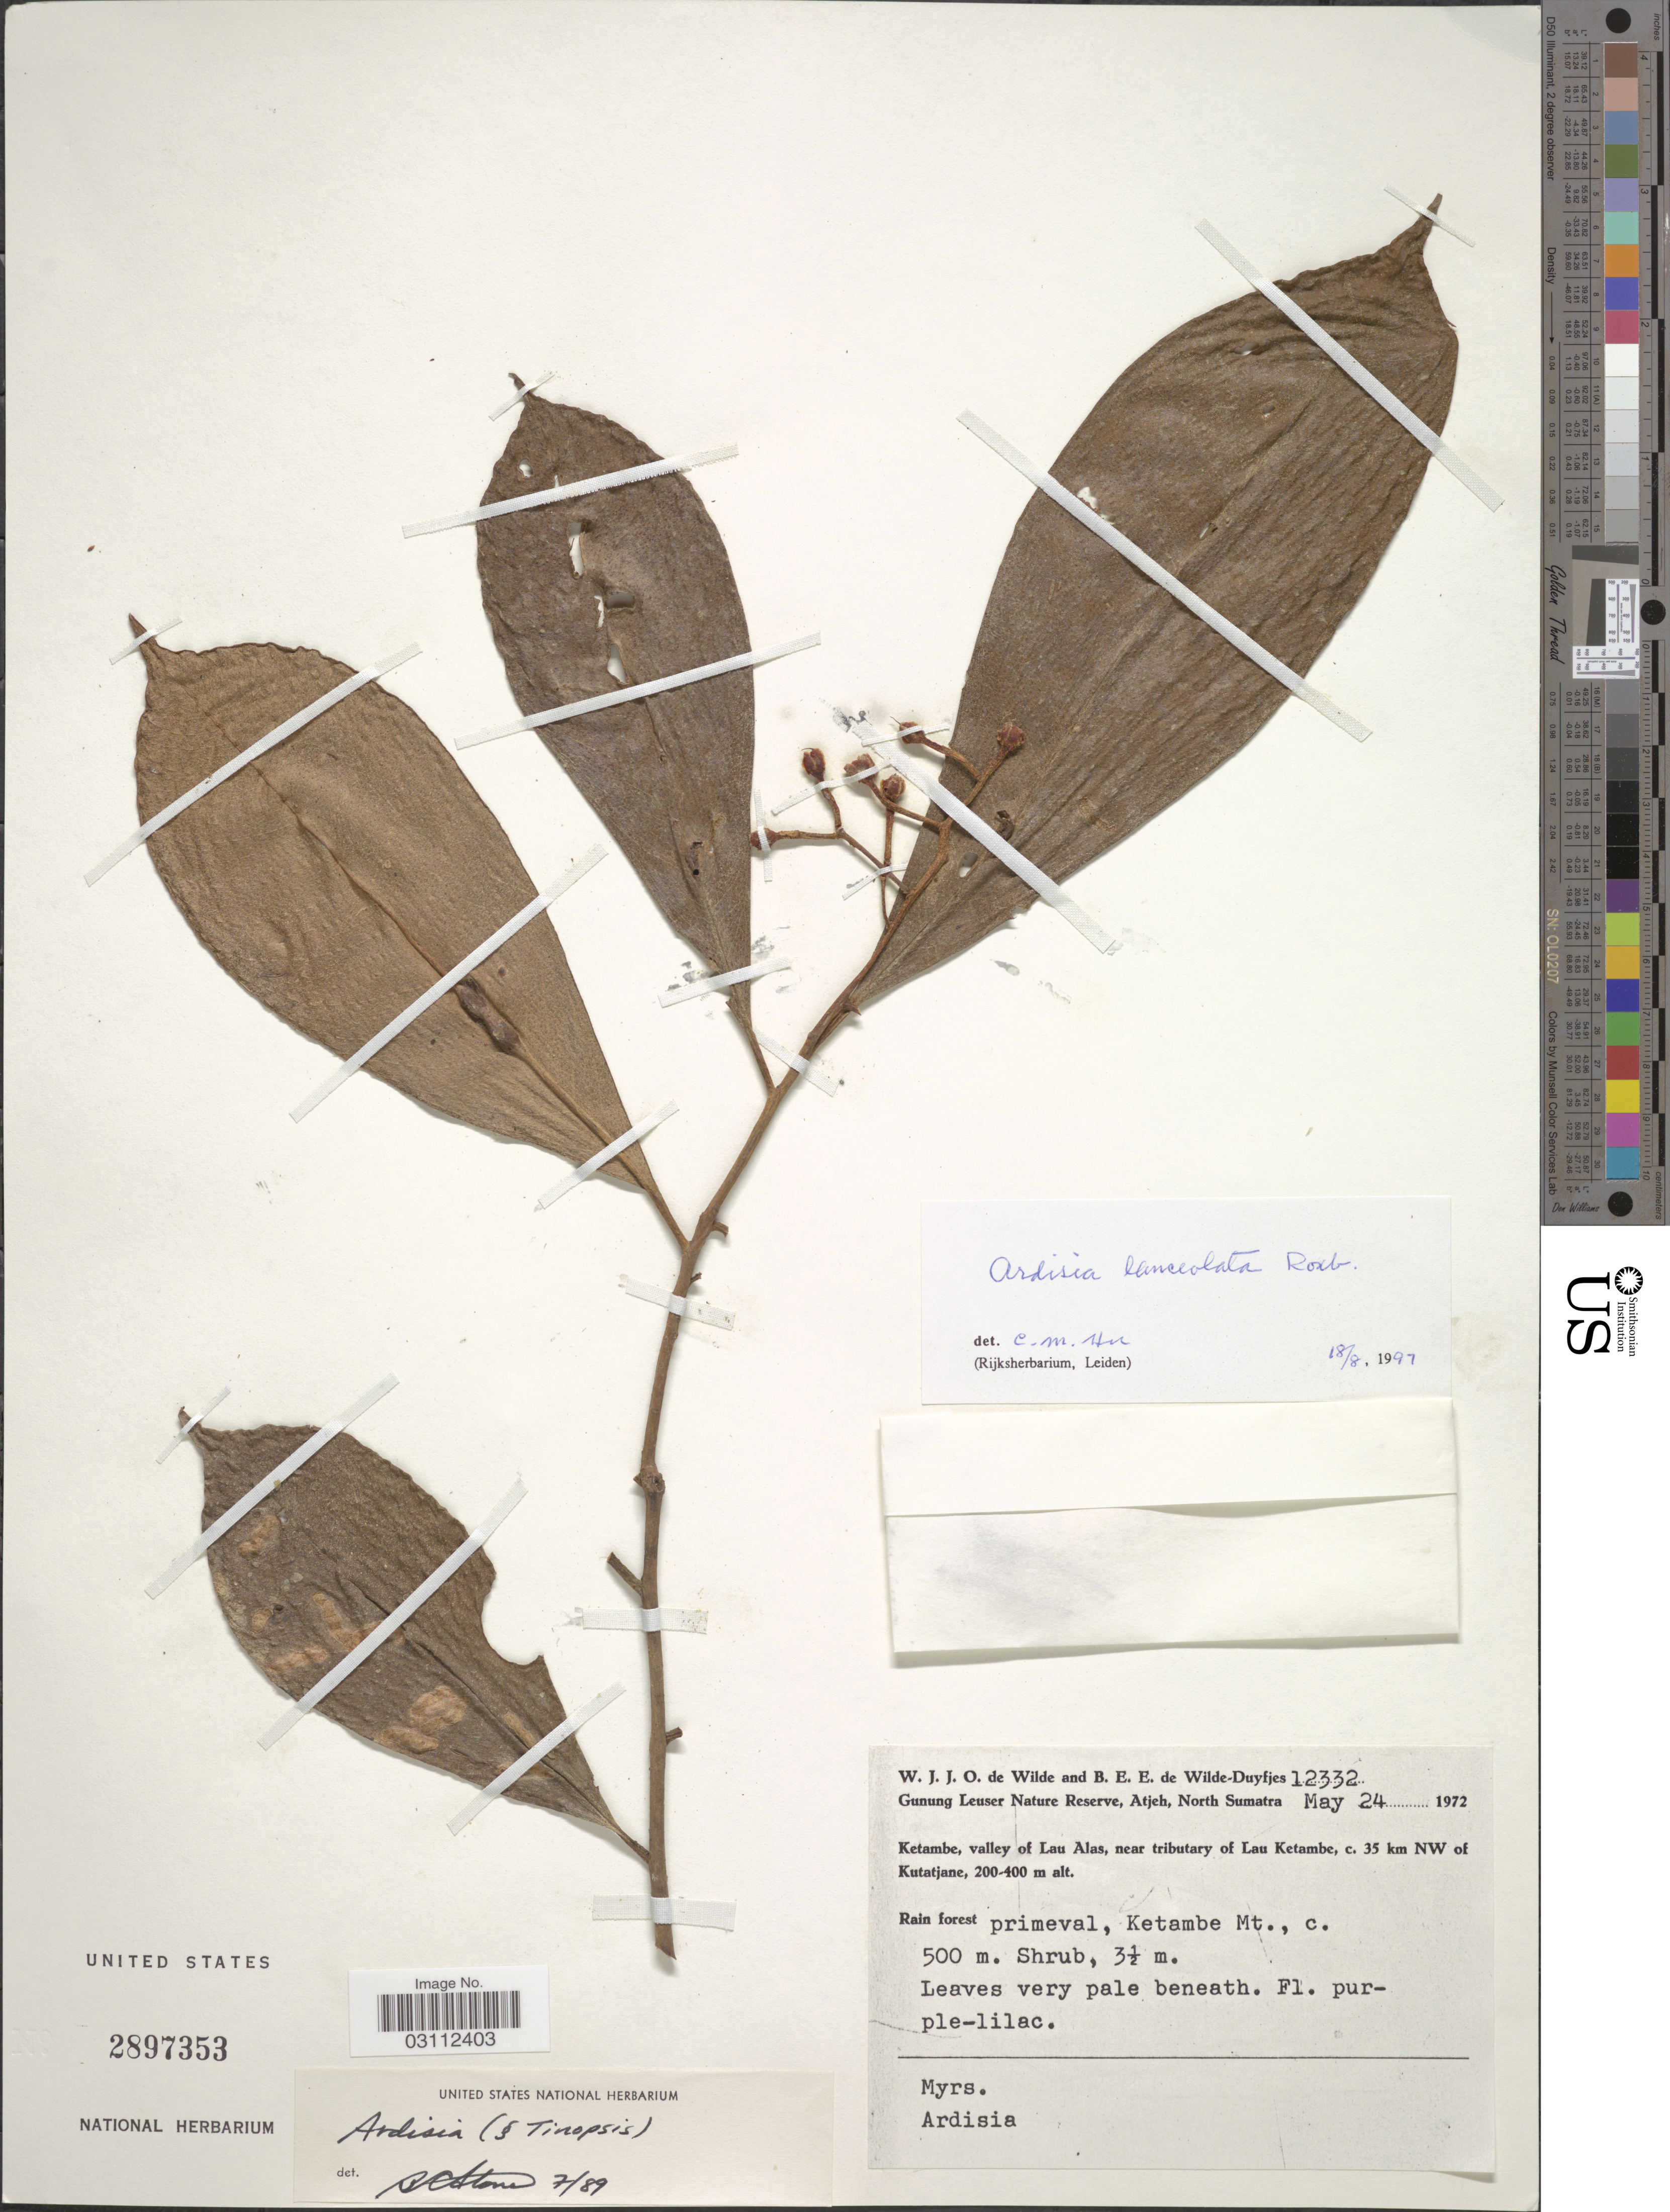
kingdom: Plantae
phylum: Tracheophyta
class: Magnoliopsida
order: Ericales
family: Primulaceae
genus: Ardisia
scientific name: Ardisia lanceolata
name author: Roxb.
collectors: W. J. de Wilde & B. E. de Wilde-Duyfjes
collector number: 12332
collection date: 1972-05-24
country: Indonesia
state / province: Sumatra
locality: Gunung Leuser Nature Reserve, Atjeh, North Sumatra. Ketambe, valley of Lau Alas, near tributary of Lau Ketambe, c. 35 km NW of Kutatjane. ketambe Mt.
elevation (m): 500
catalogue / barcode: US 2897353